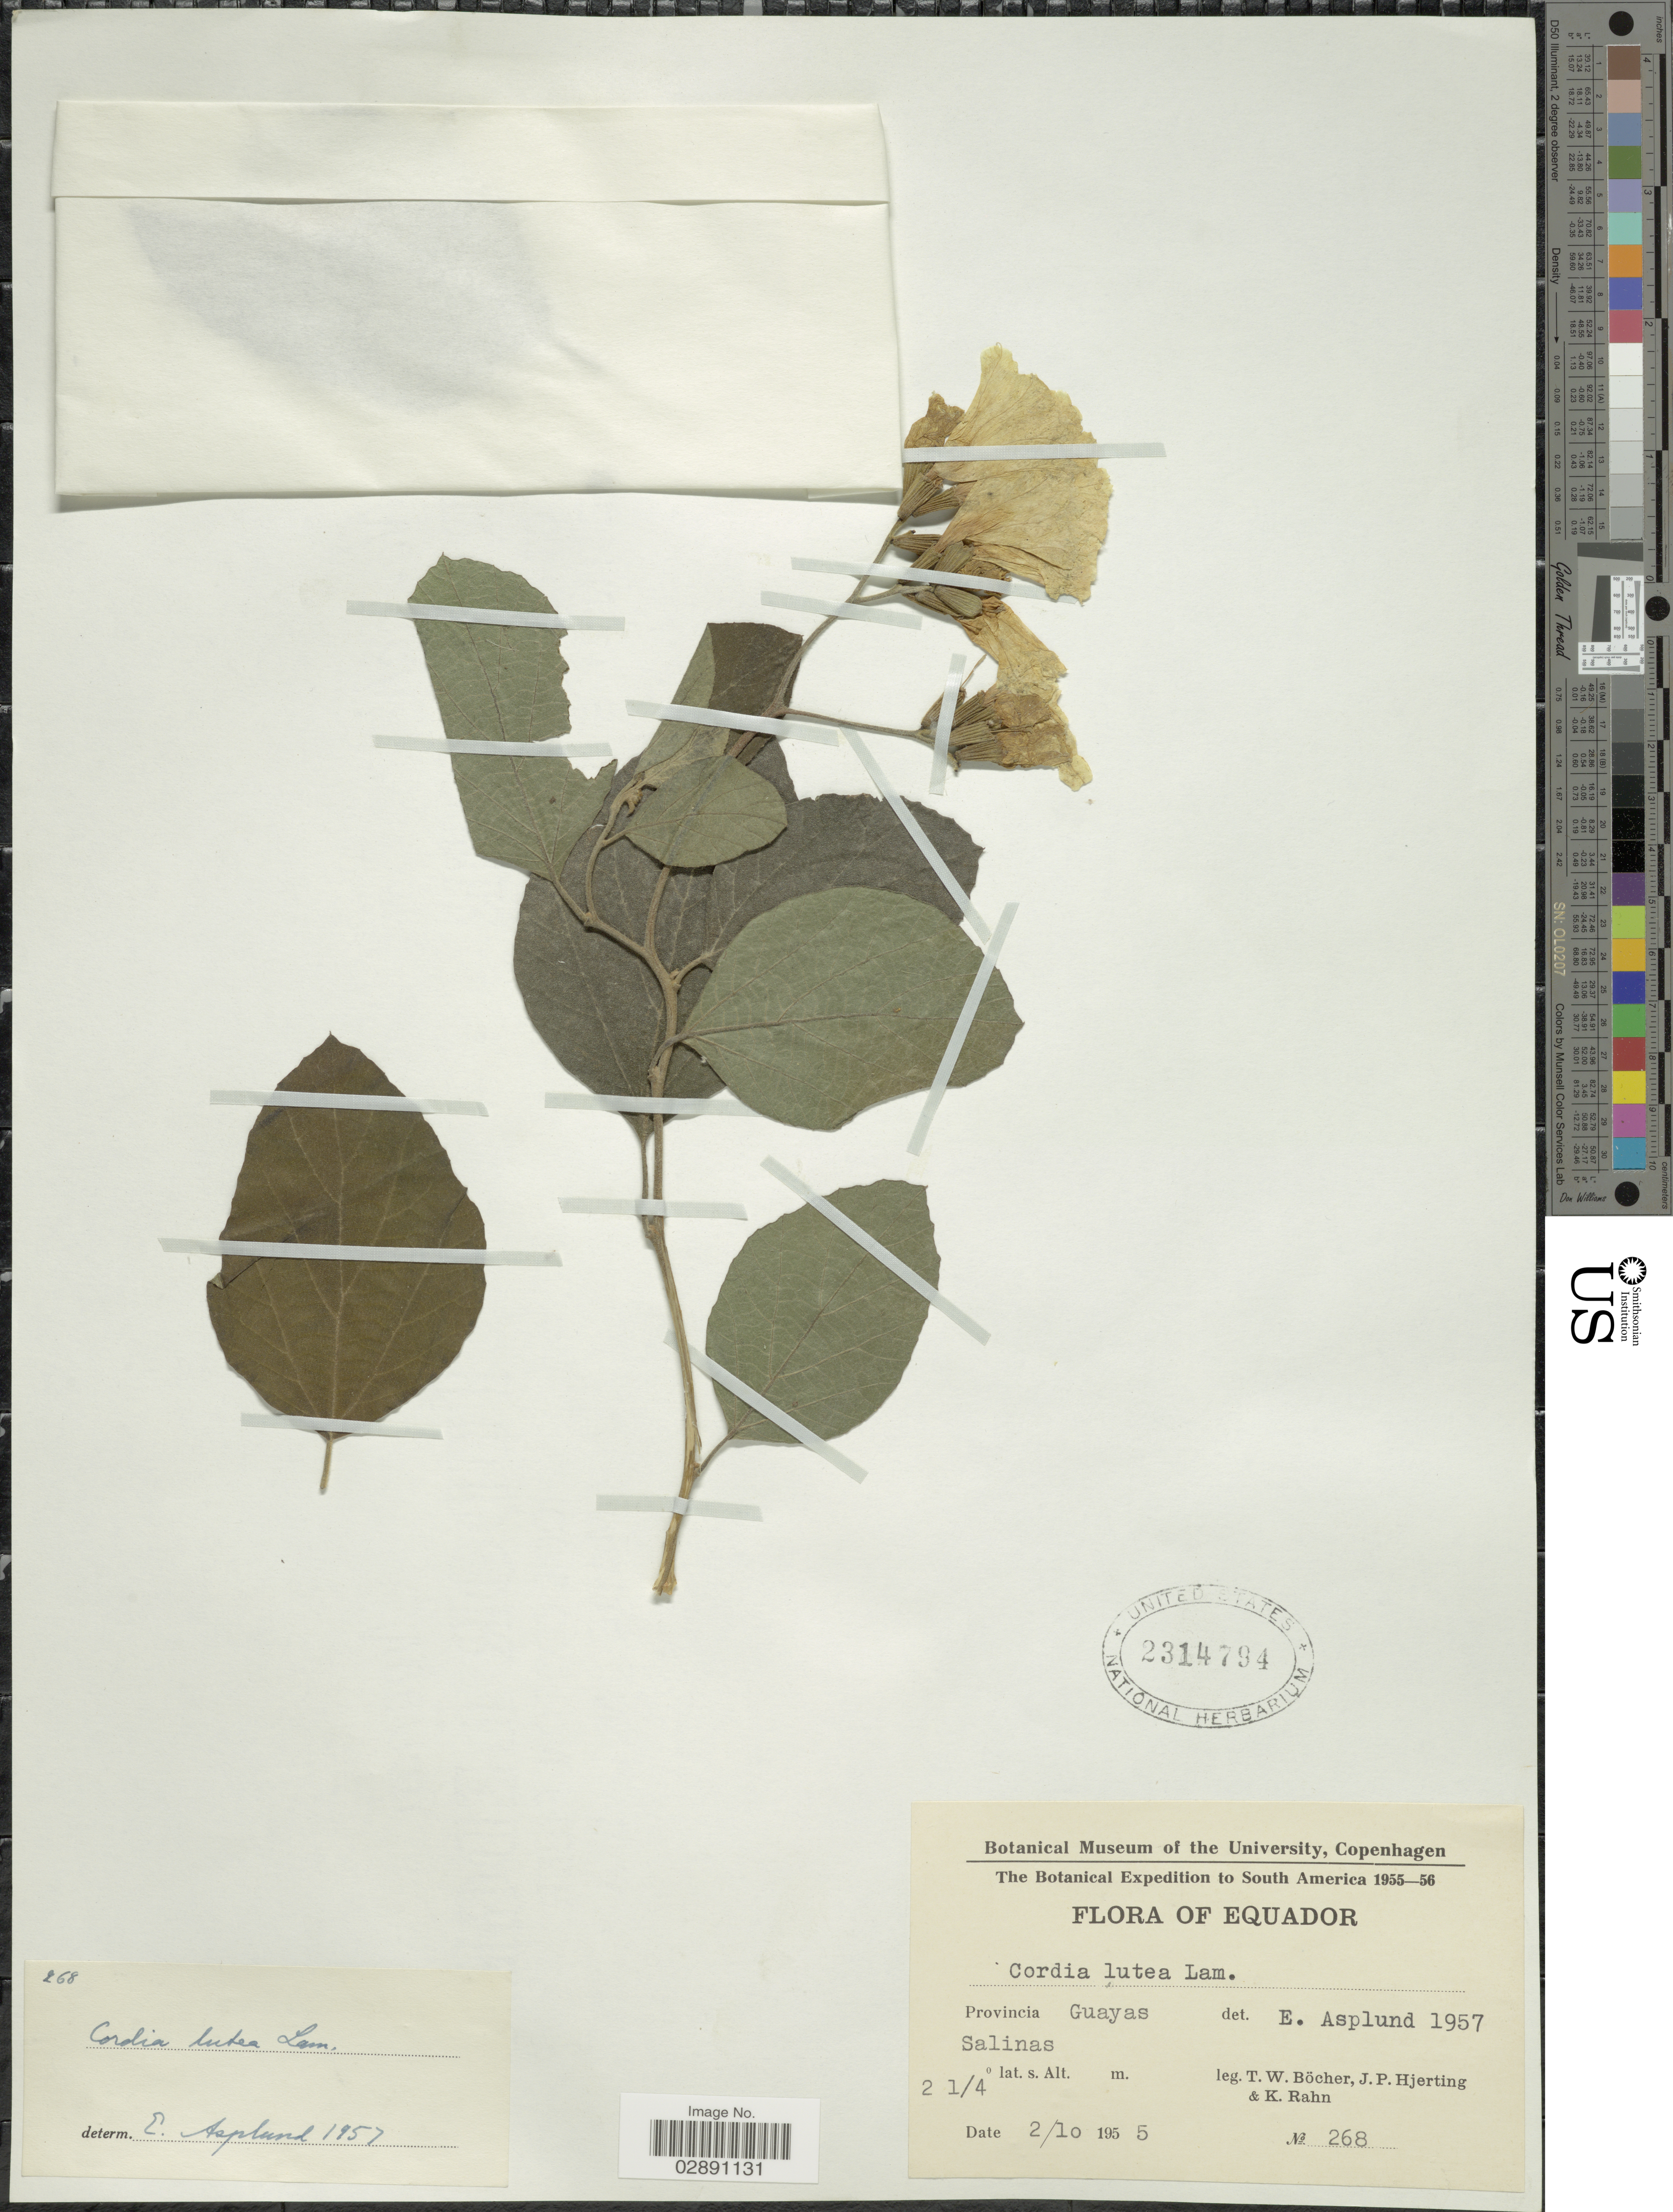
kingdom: Plantae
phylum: Tracheophyta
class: Magnoliopsida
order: Boraginales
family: Cordiaceae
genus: Cordia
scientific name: Cordia lutea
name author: Lam.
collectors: T. Böcher, J. P. Hjerting & K. Rahn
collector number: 268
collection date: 1955-10-02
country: Ecuador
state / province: Guayas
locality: Salinas.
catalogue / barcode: US 2314794